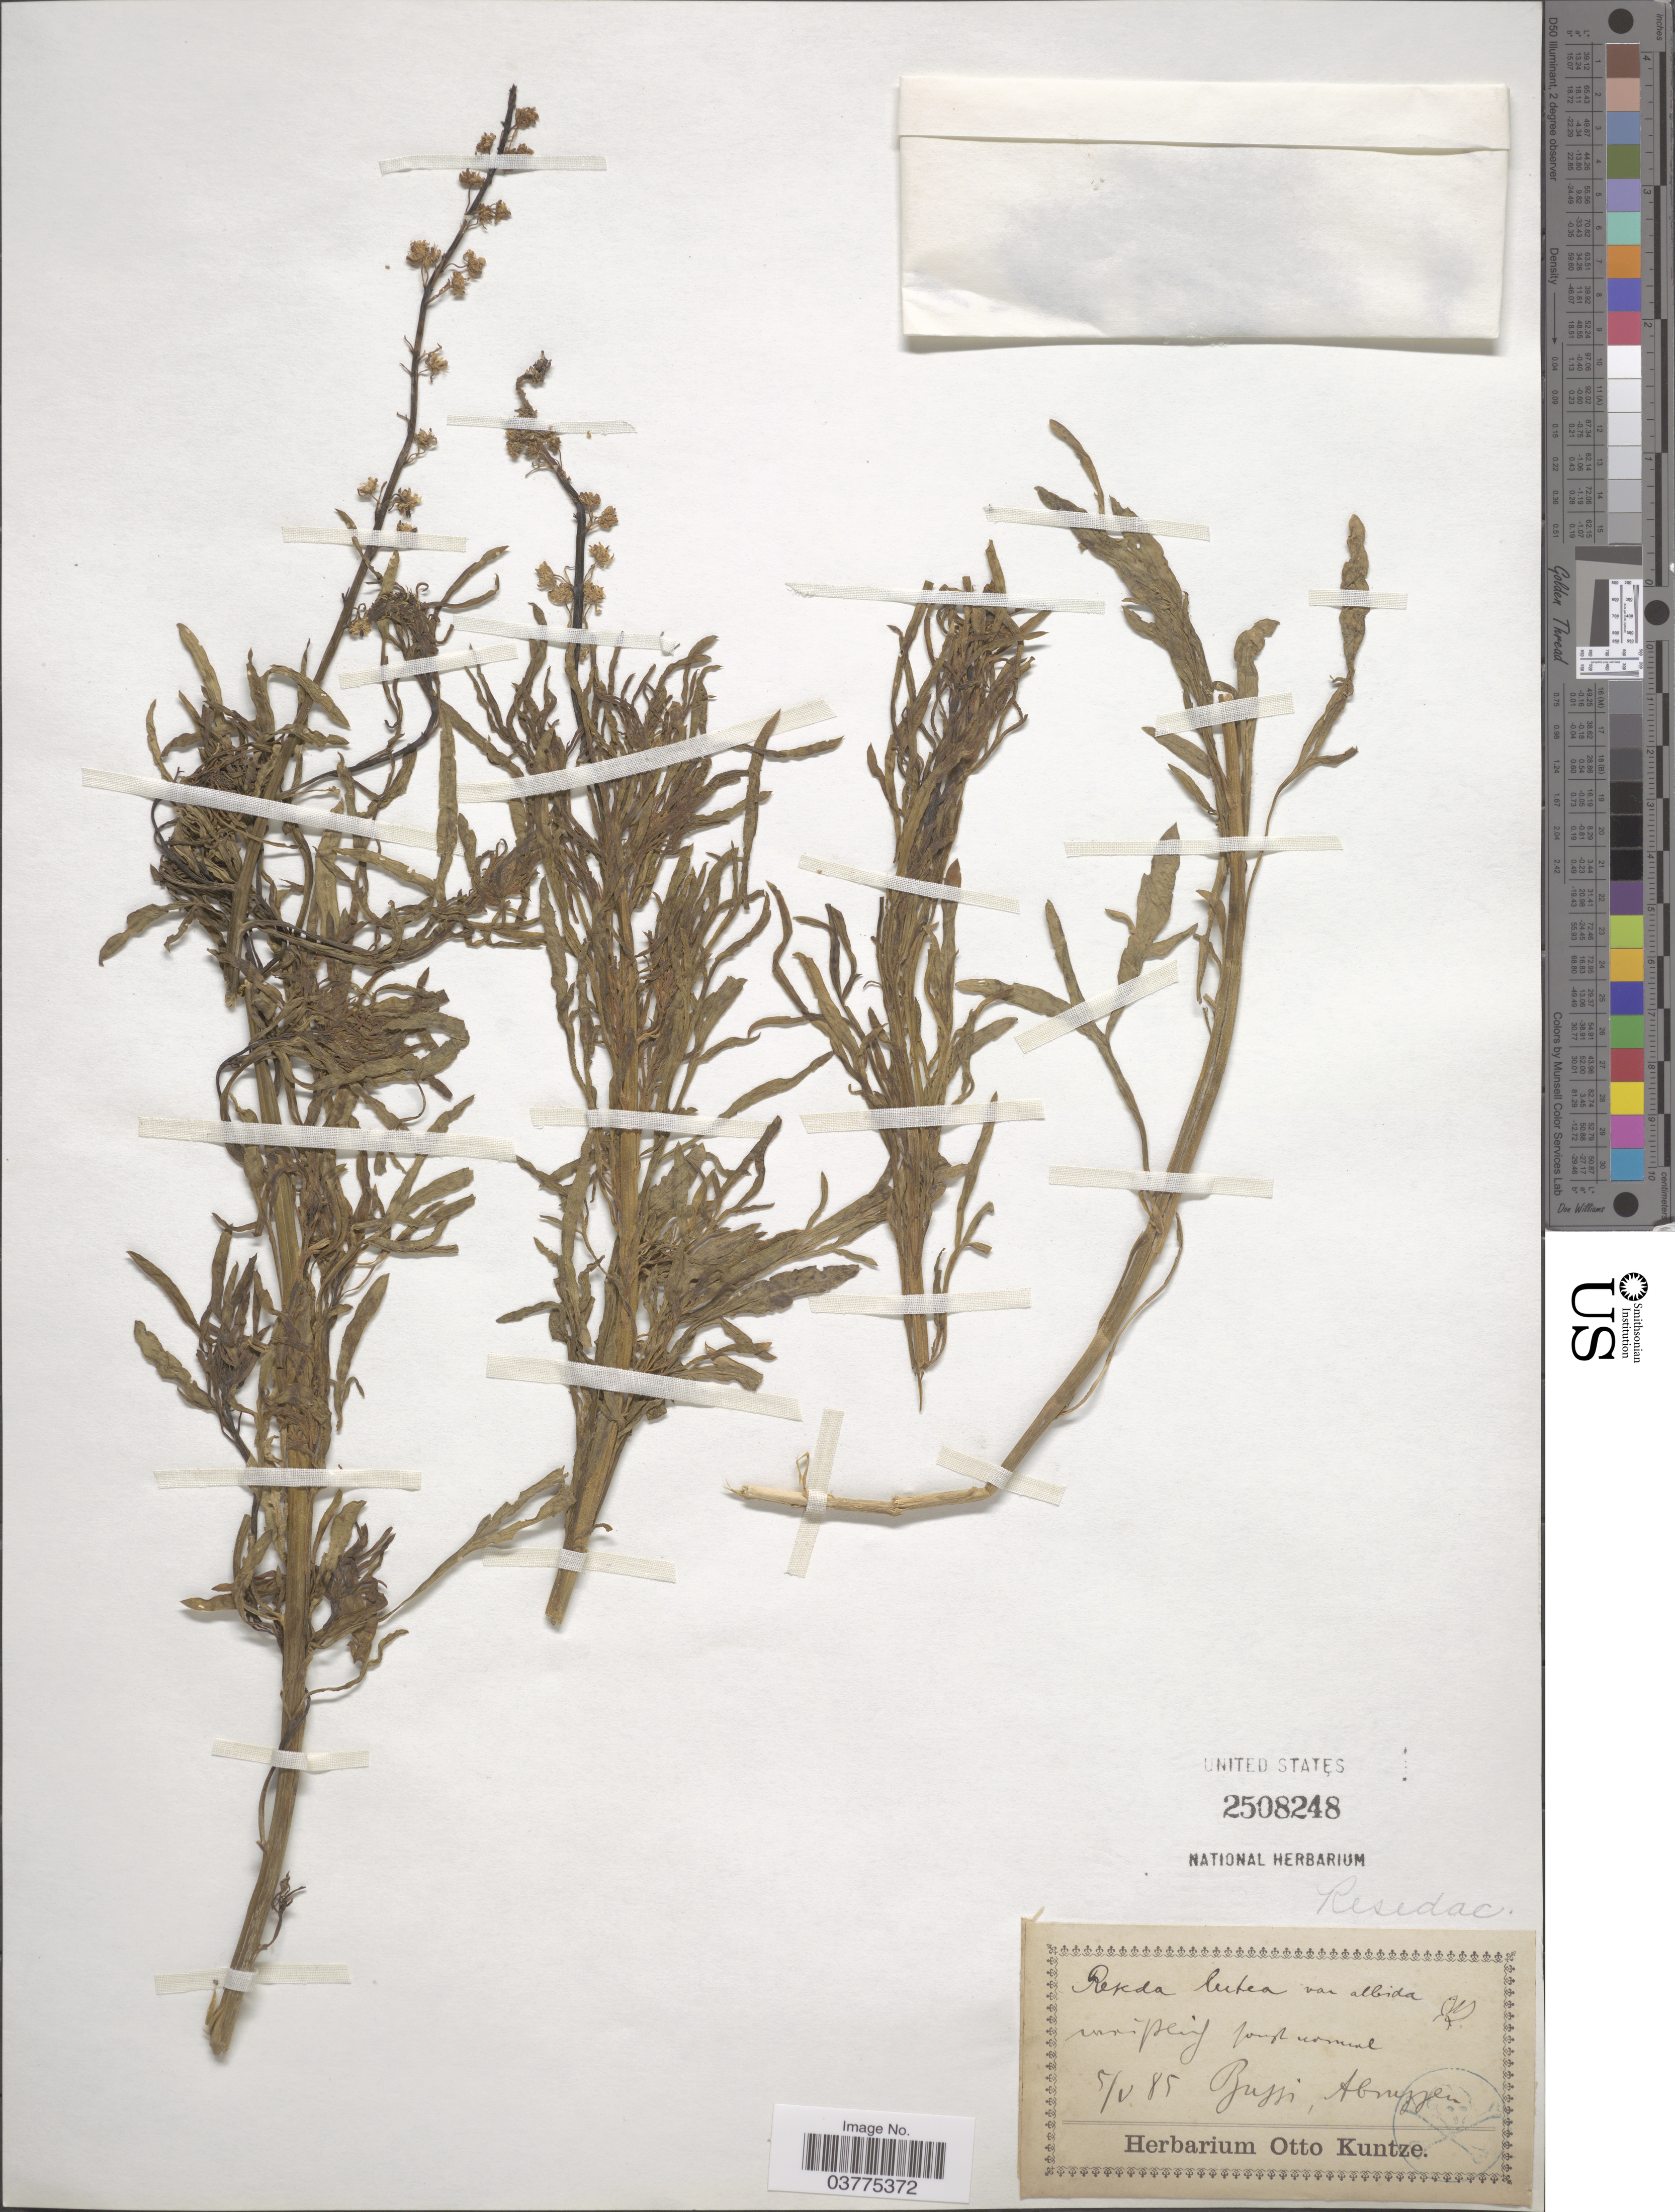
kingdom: Plantae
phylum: Tracheophyta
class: Magnoliopsida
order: Brassicales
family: Resedaceae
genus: Reseda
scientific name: Reseda lutea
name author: L.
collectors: ex herb. Otto Kuntze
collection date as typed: Transcribed d/m/y: 5/5/85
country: Italy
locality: Russi*, Abruzzen*.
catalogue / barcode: US 2508248